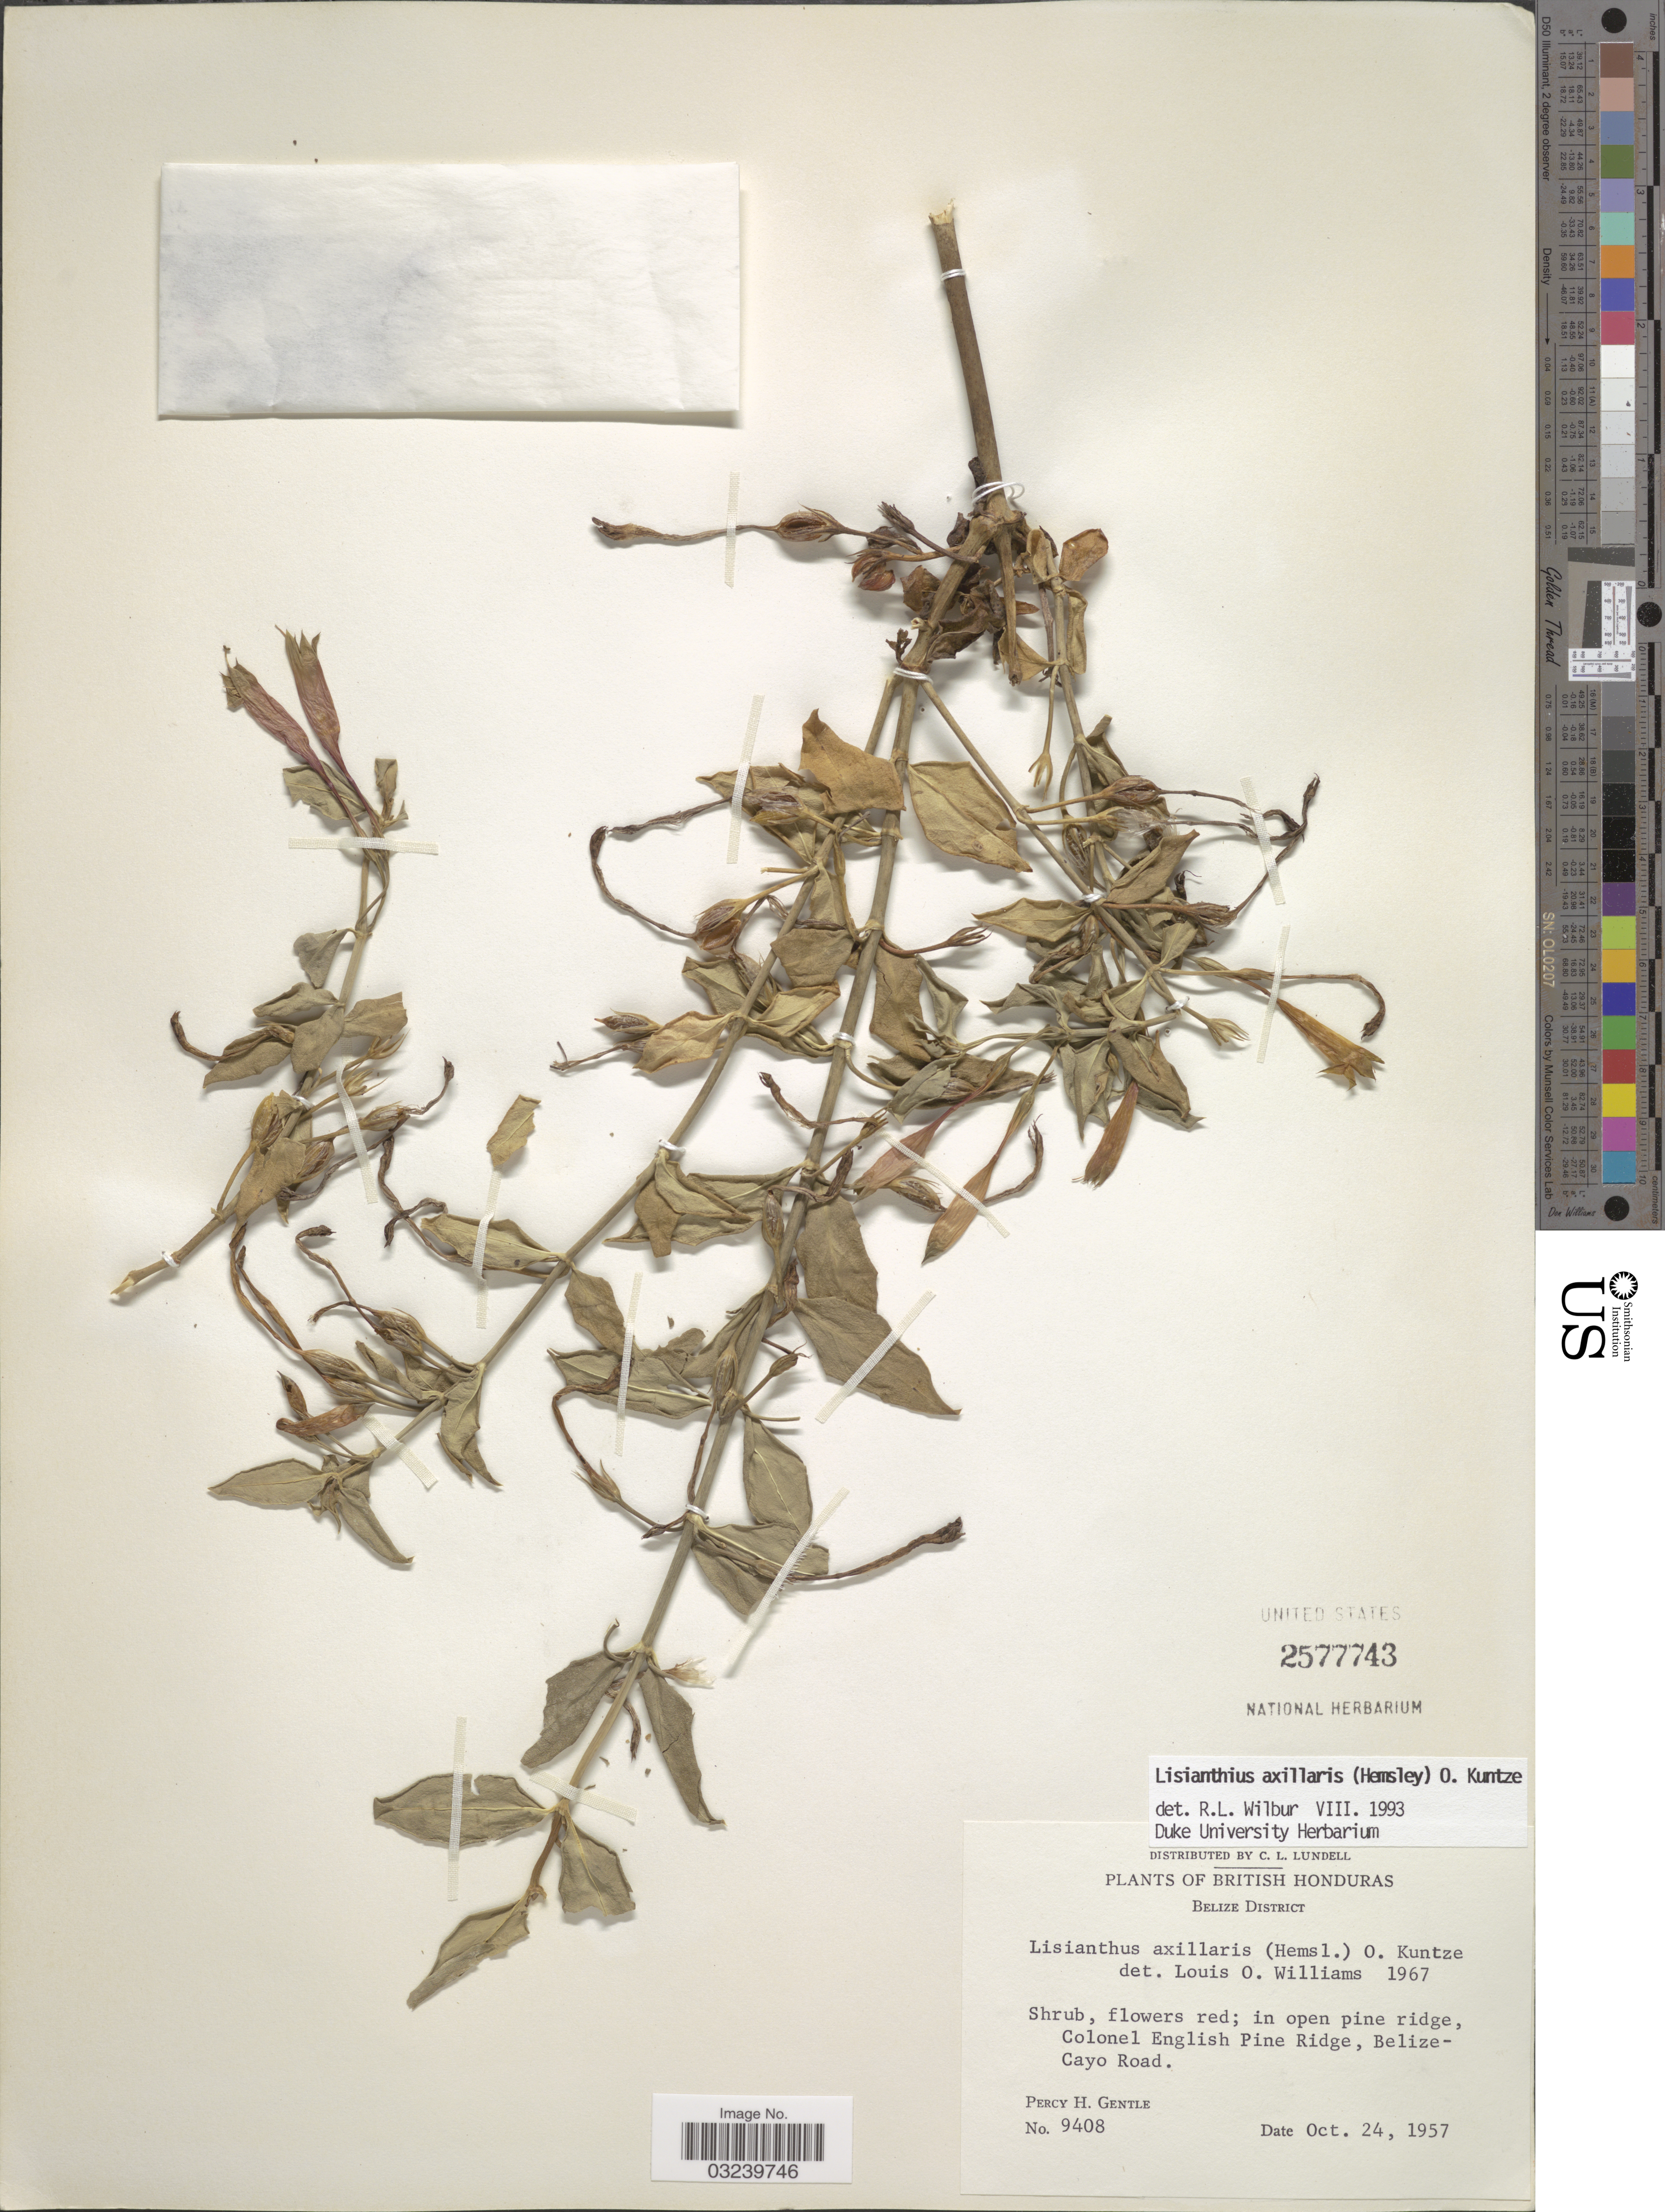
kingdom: Plantae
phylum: Tracheophyta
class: Magnoliopsida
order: Gentianales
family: Gentianaceae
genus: Lisianthius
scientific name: Lisianthius axillaris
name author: (Hemsl.) Kuntze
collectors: P. H. Gentle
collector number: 9408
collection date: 1957-10-24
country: Belize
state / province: Belize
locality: British Honduras, Belize District, Colonel English Pine Ridge, Belize Cayo Road.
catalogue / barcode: US 2577743